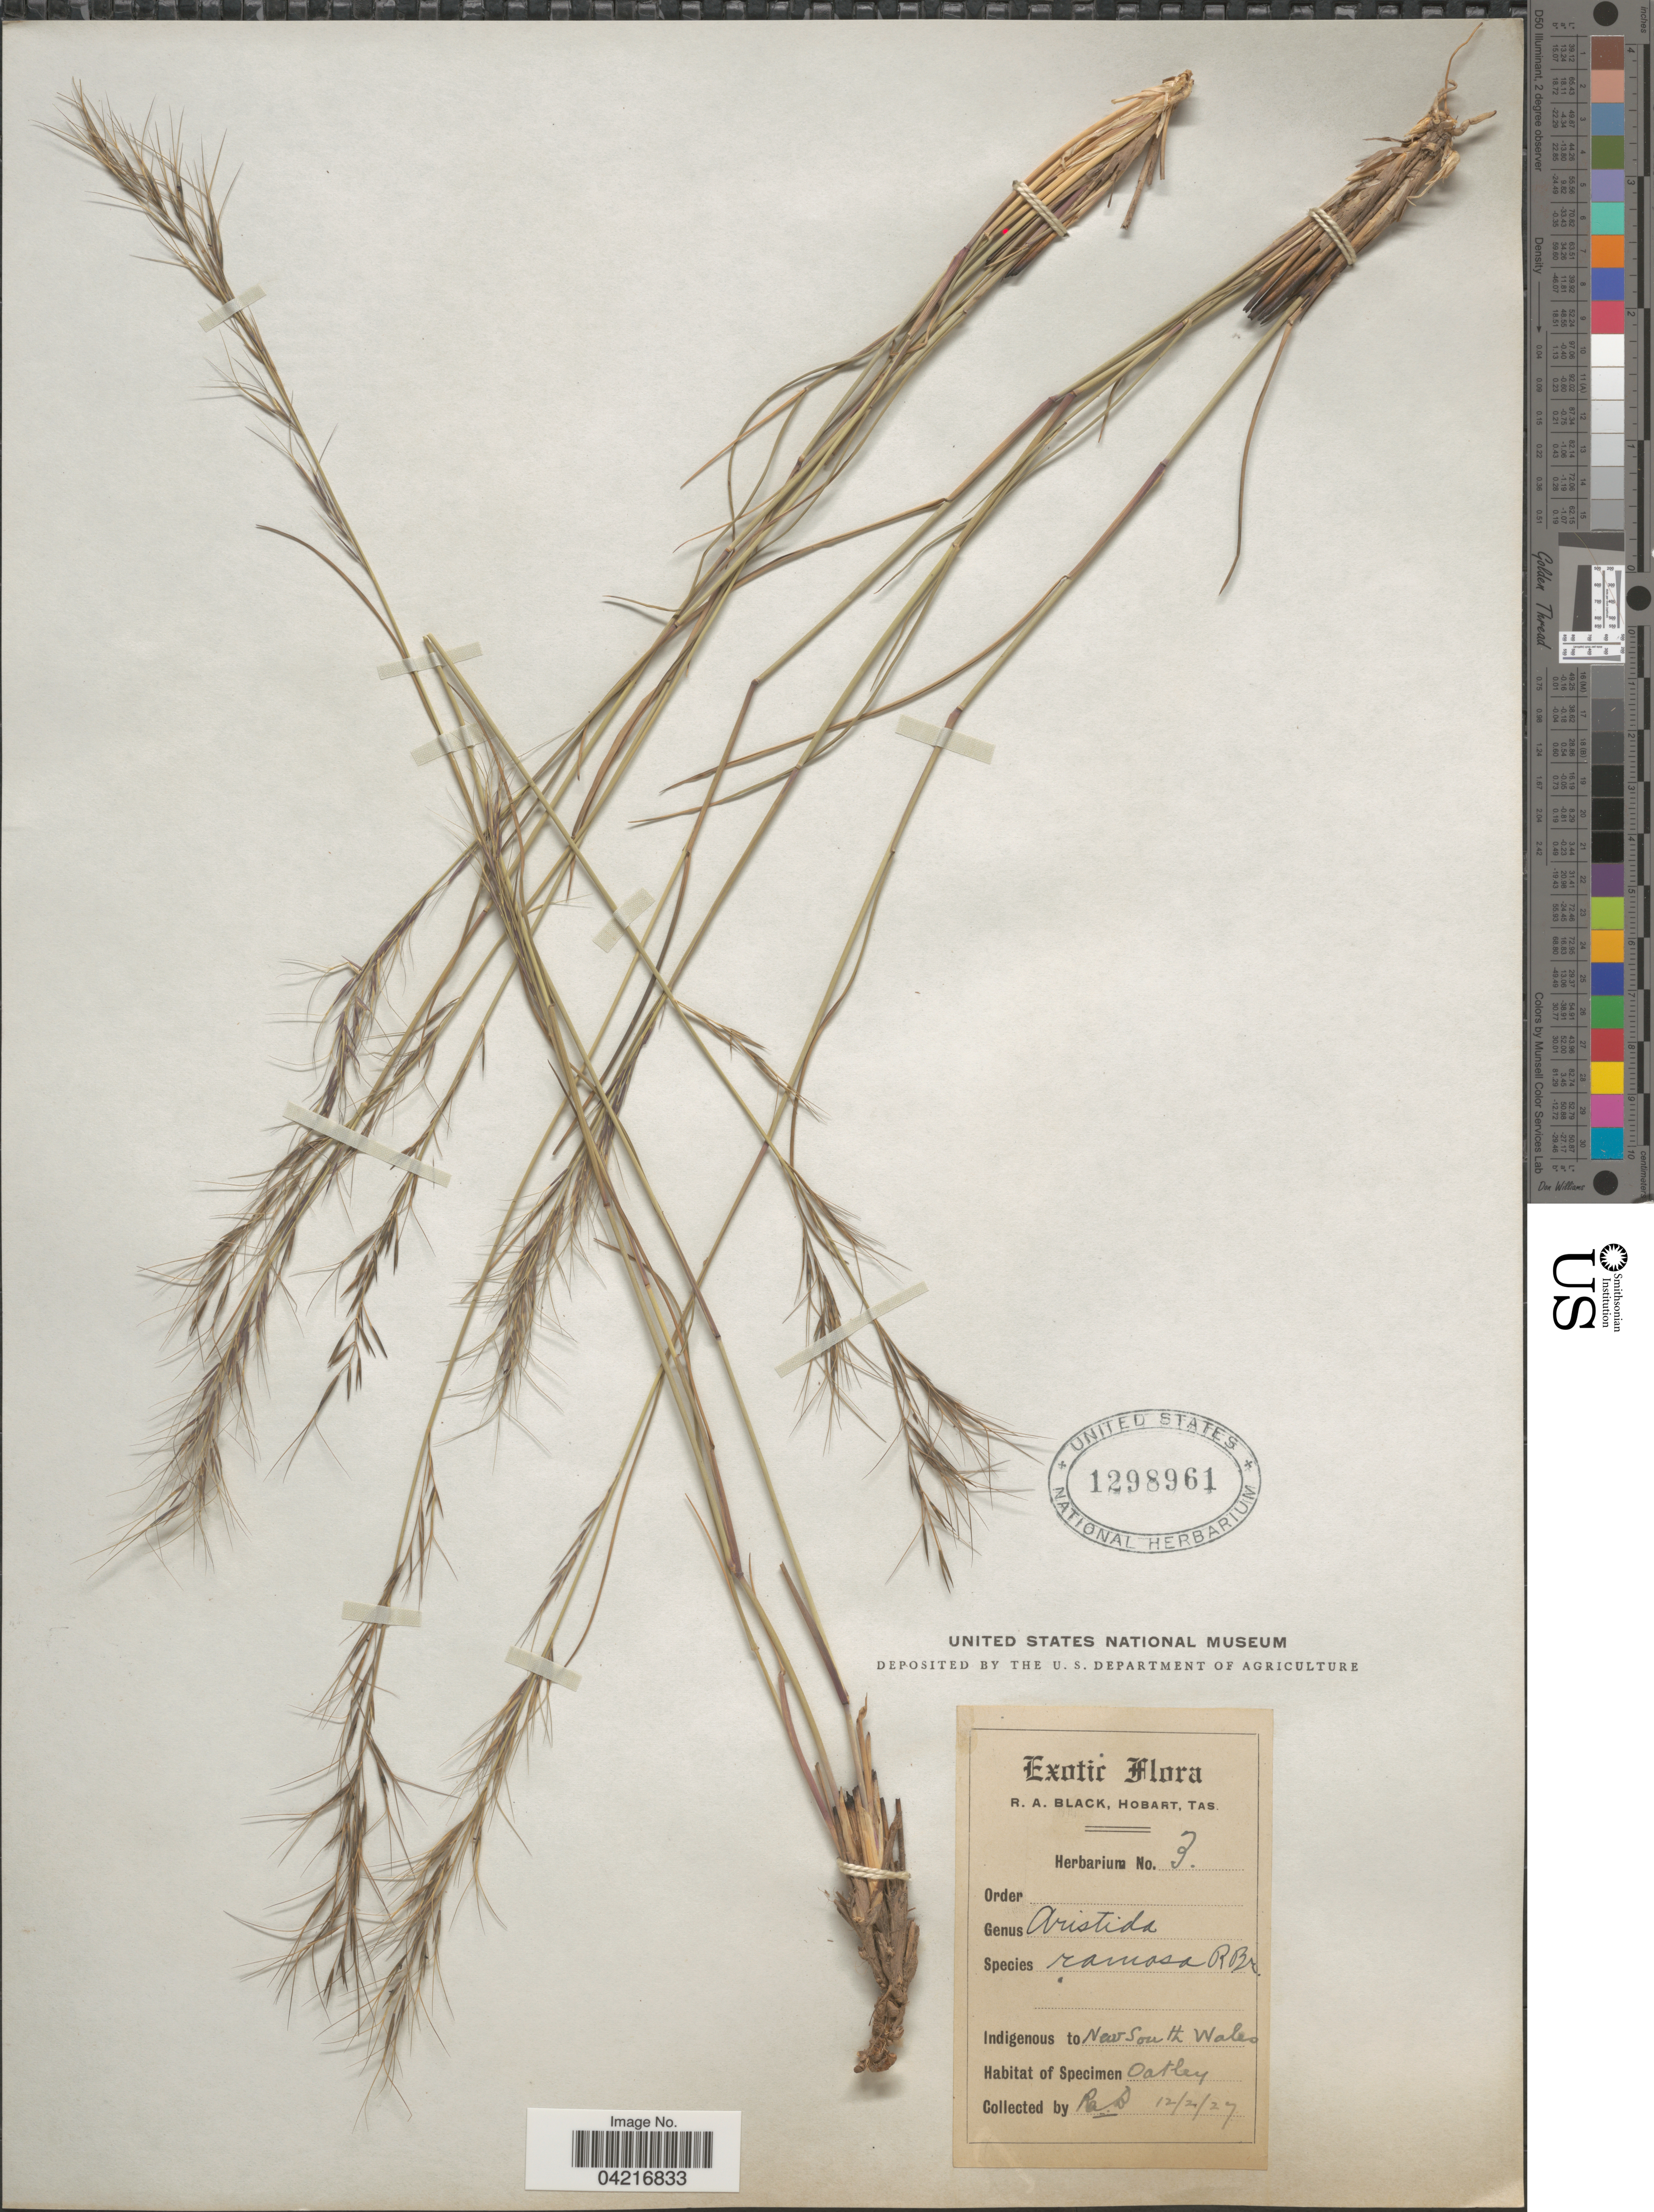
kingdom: Plantae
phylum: Tracheophyta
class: Liliopsida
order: Poales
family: Poaceae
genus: Aristida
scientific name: Aristida ramosa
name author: R. Br.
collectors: R. A. Black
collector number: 3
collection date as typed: Transcribed d/m/y: 12/2/27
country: Australia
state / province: New South Wales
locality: Oatley.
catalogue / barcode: US 1298961